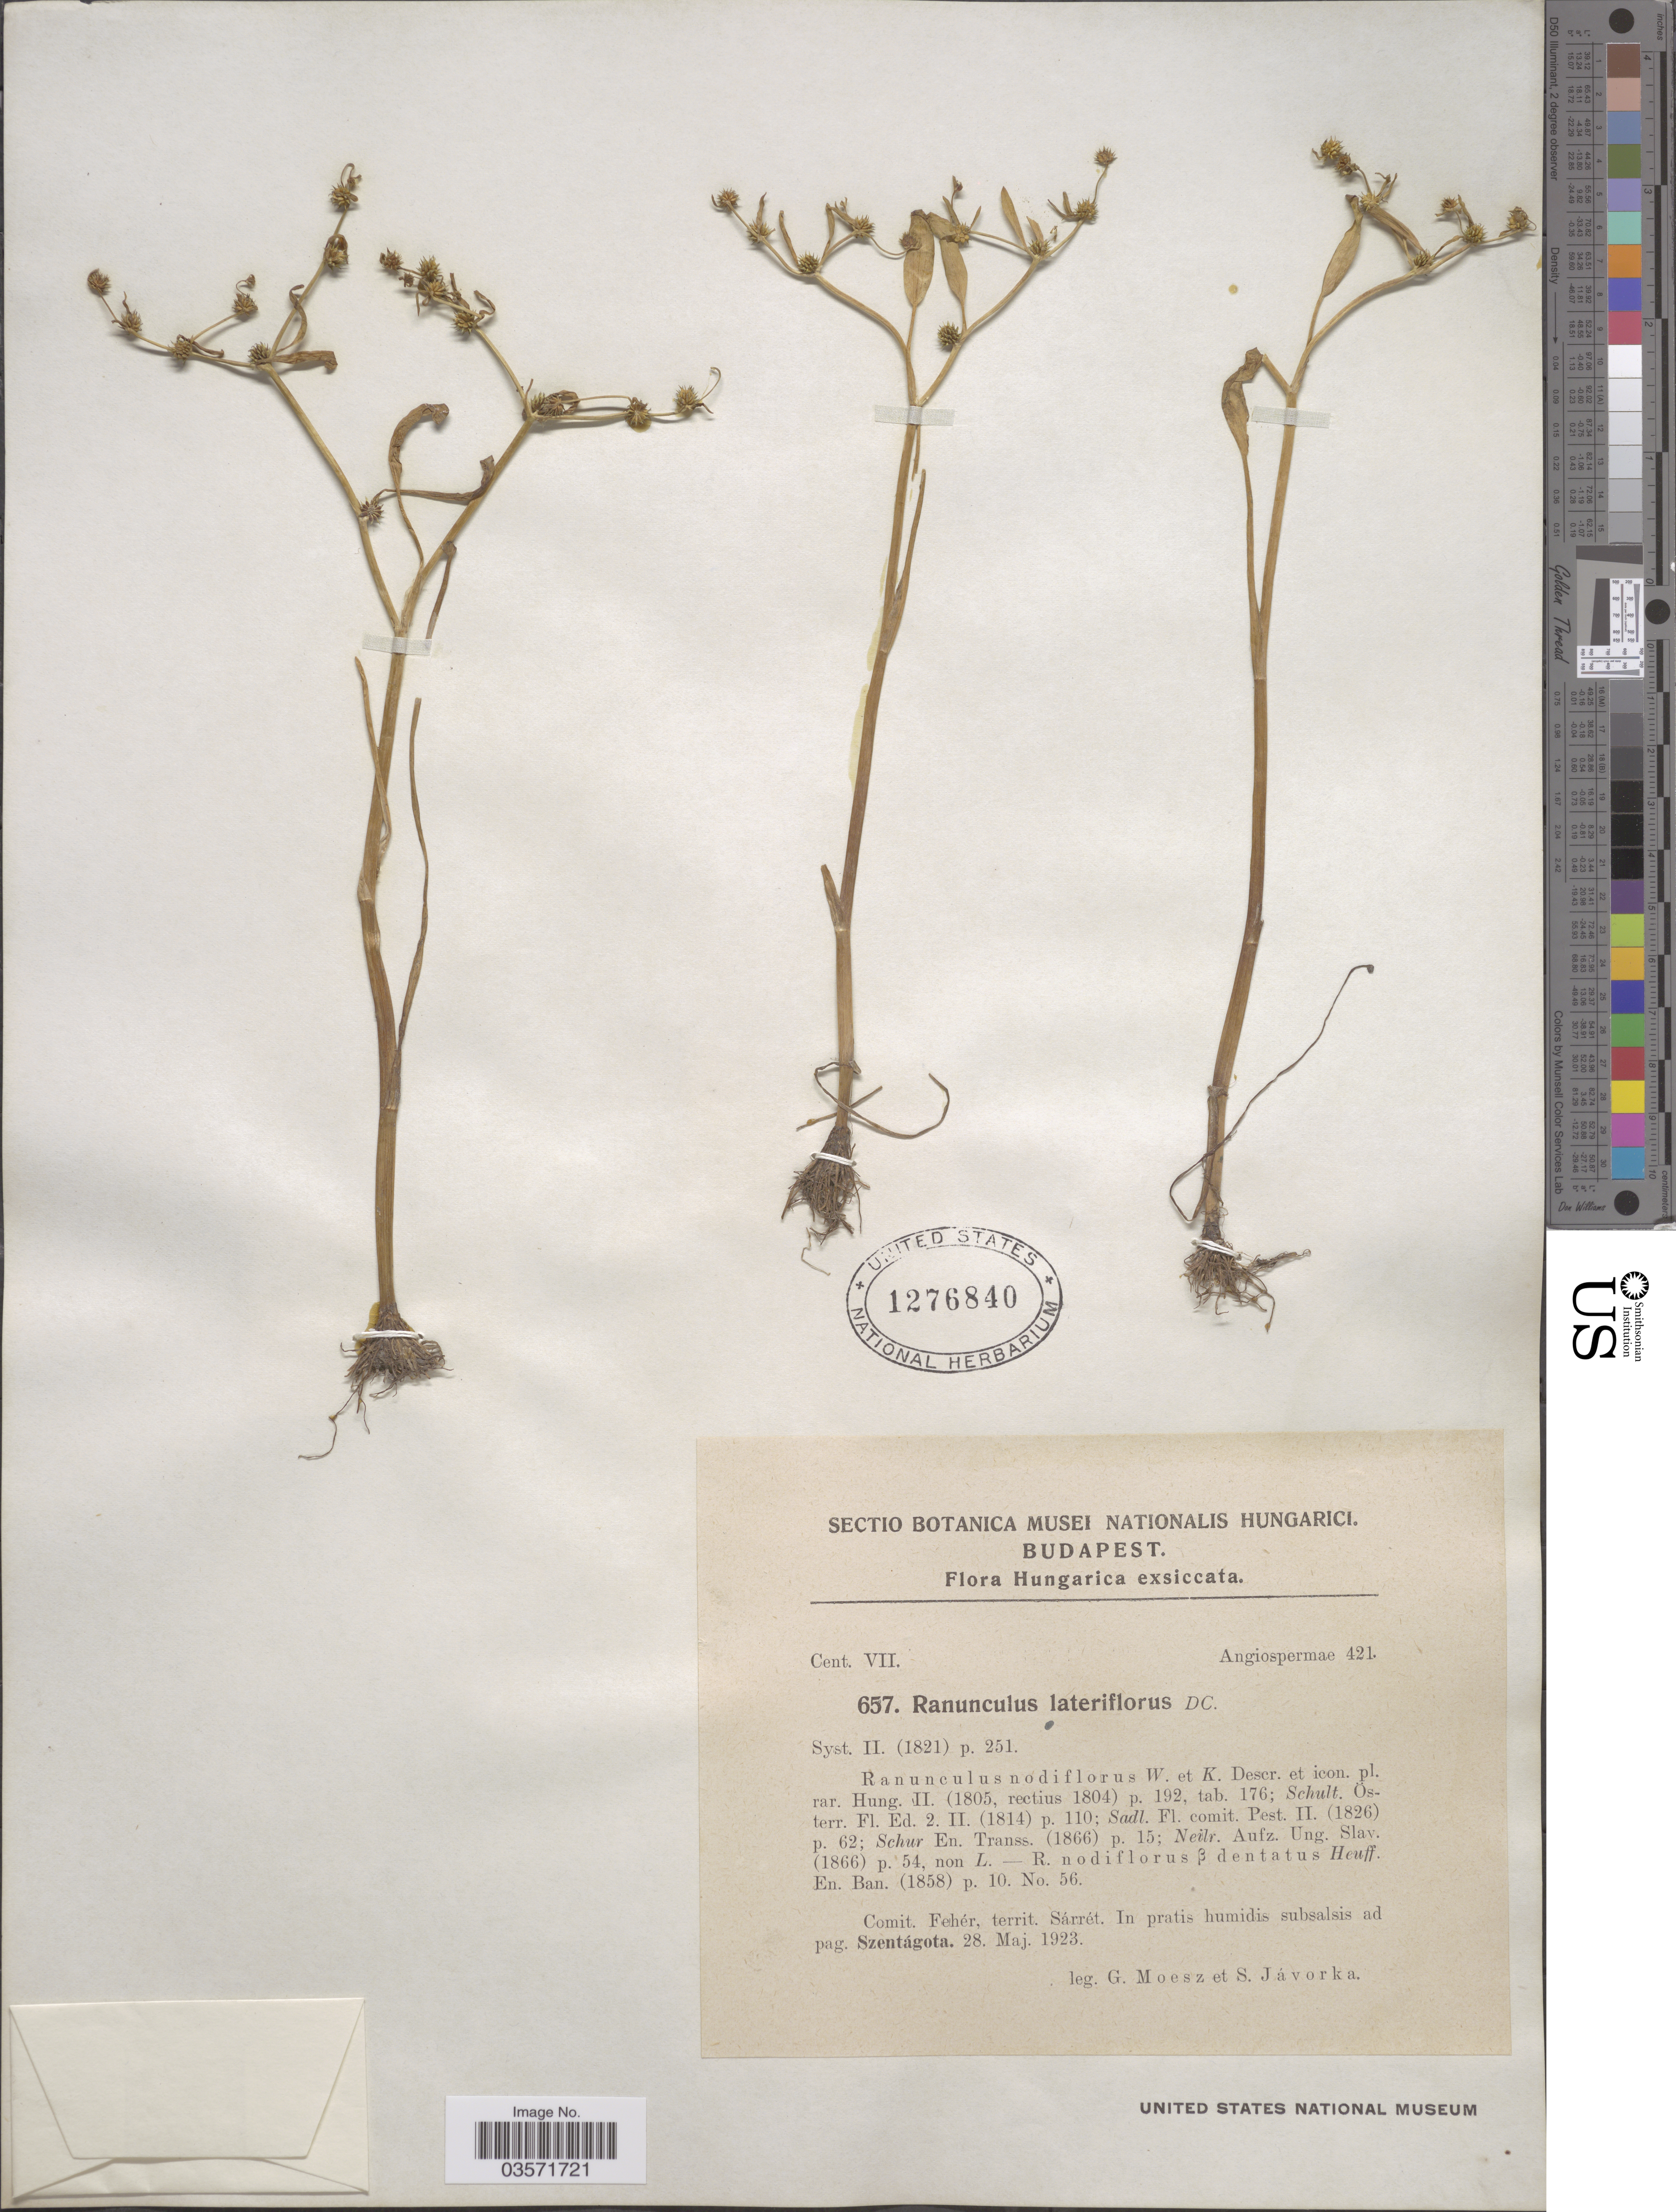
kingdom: Plantae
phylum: Tracheophyta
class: Magnoliopsida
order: Ranunculales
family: Ranunculaceae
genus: Ranunculus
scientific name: Ranunculus lateriflorus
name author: DC.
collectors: G. Moesz & S. Javorka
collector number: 657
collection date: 1923-05-28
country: Hungary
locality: Comit. Fehér, territ. Sárrét. In pratis humidis subsalsis ad pag. Szentágota.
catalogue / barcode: US 1276840